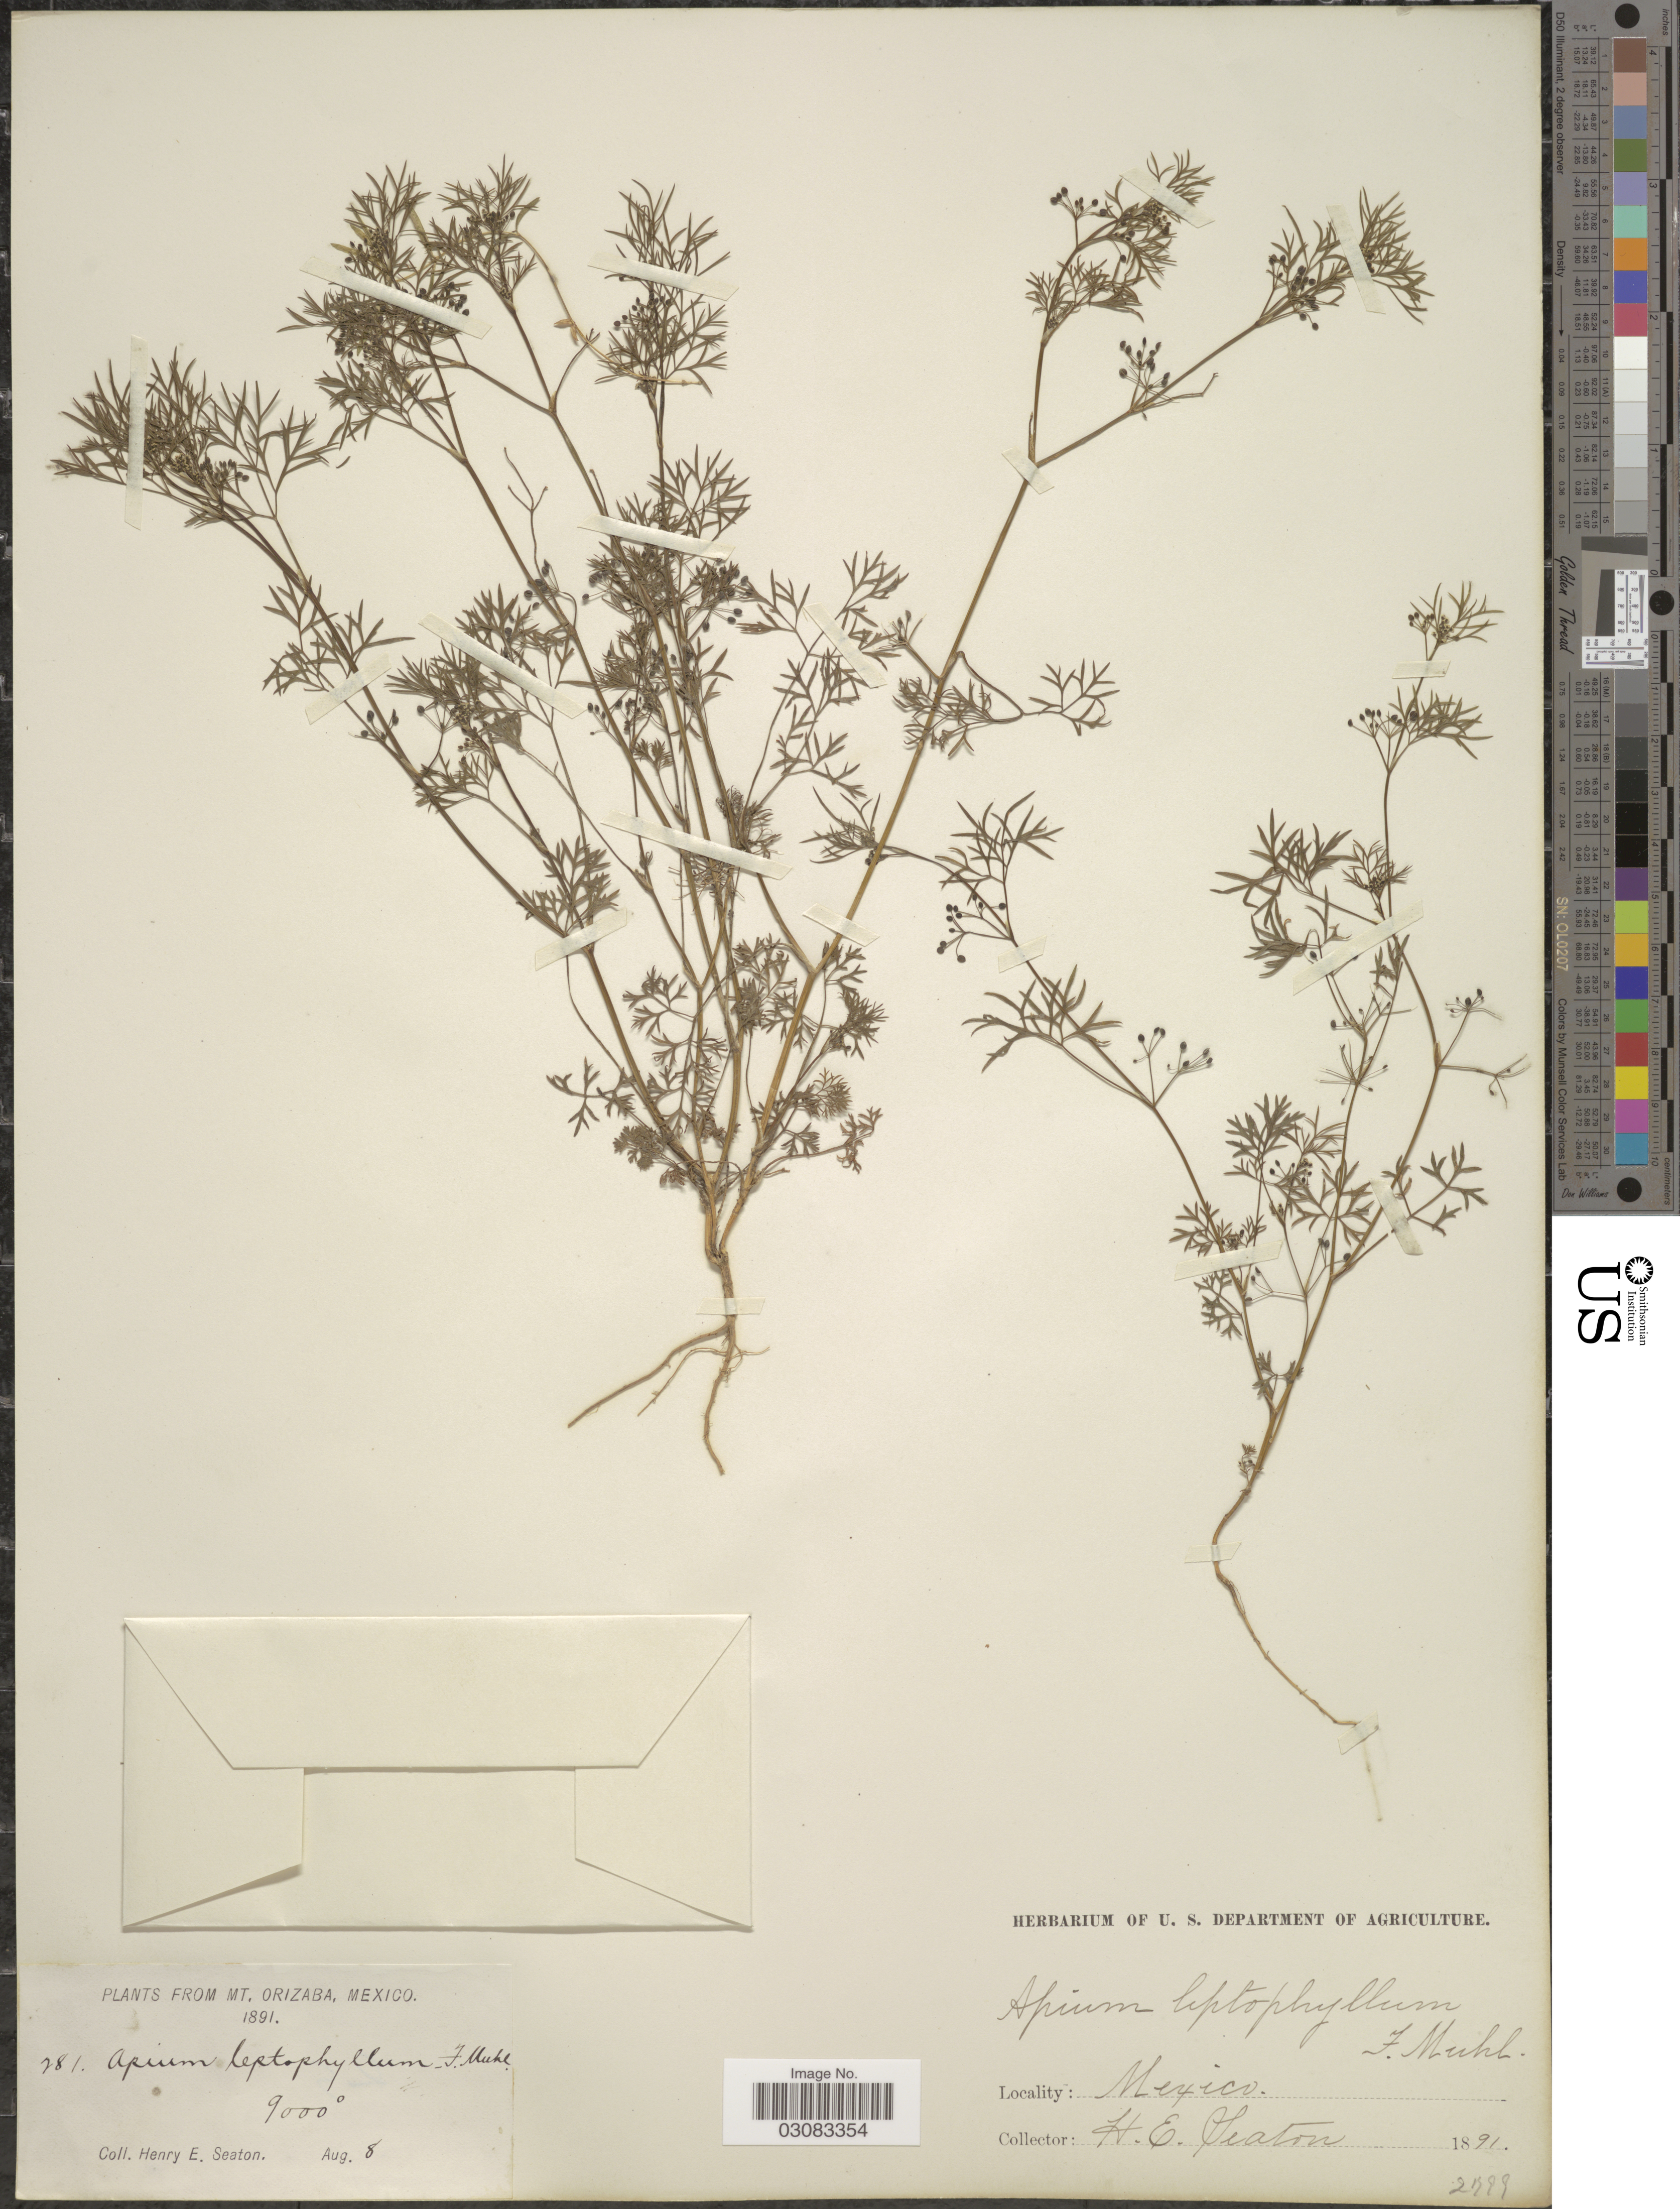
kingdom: Plantae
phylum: Tracheophyta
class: Magnoliopsida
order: Apiales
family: Apiaceae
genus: Cyclospermum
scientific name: Cyclospermum leptophyllum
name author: (Pers.) Sprague ex Britton & P. Wilson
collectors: H. E. Seaton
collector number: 281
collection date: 1891-08-08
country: Mexico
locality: Mt. Orizaba.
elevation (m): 2743